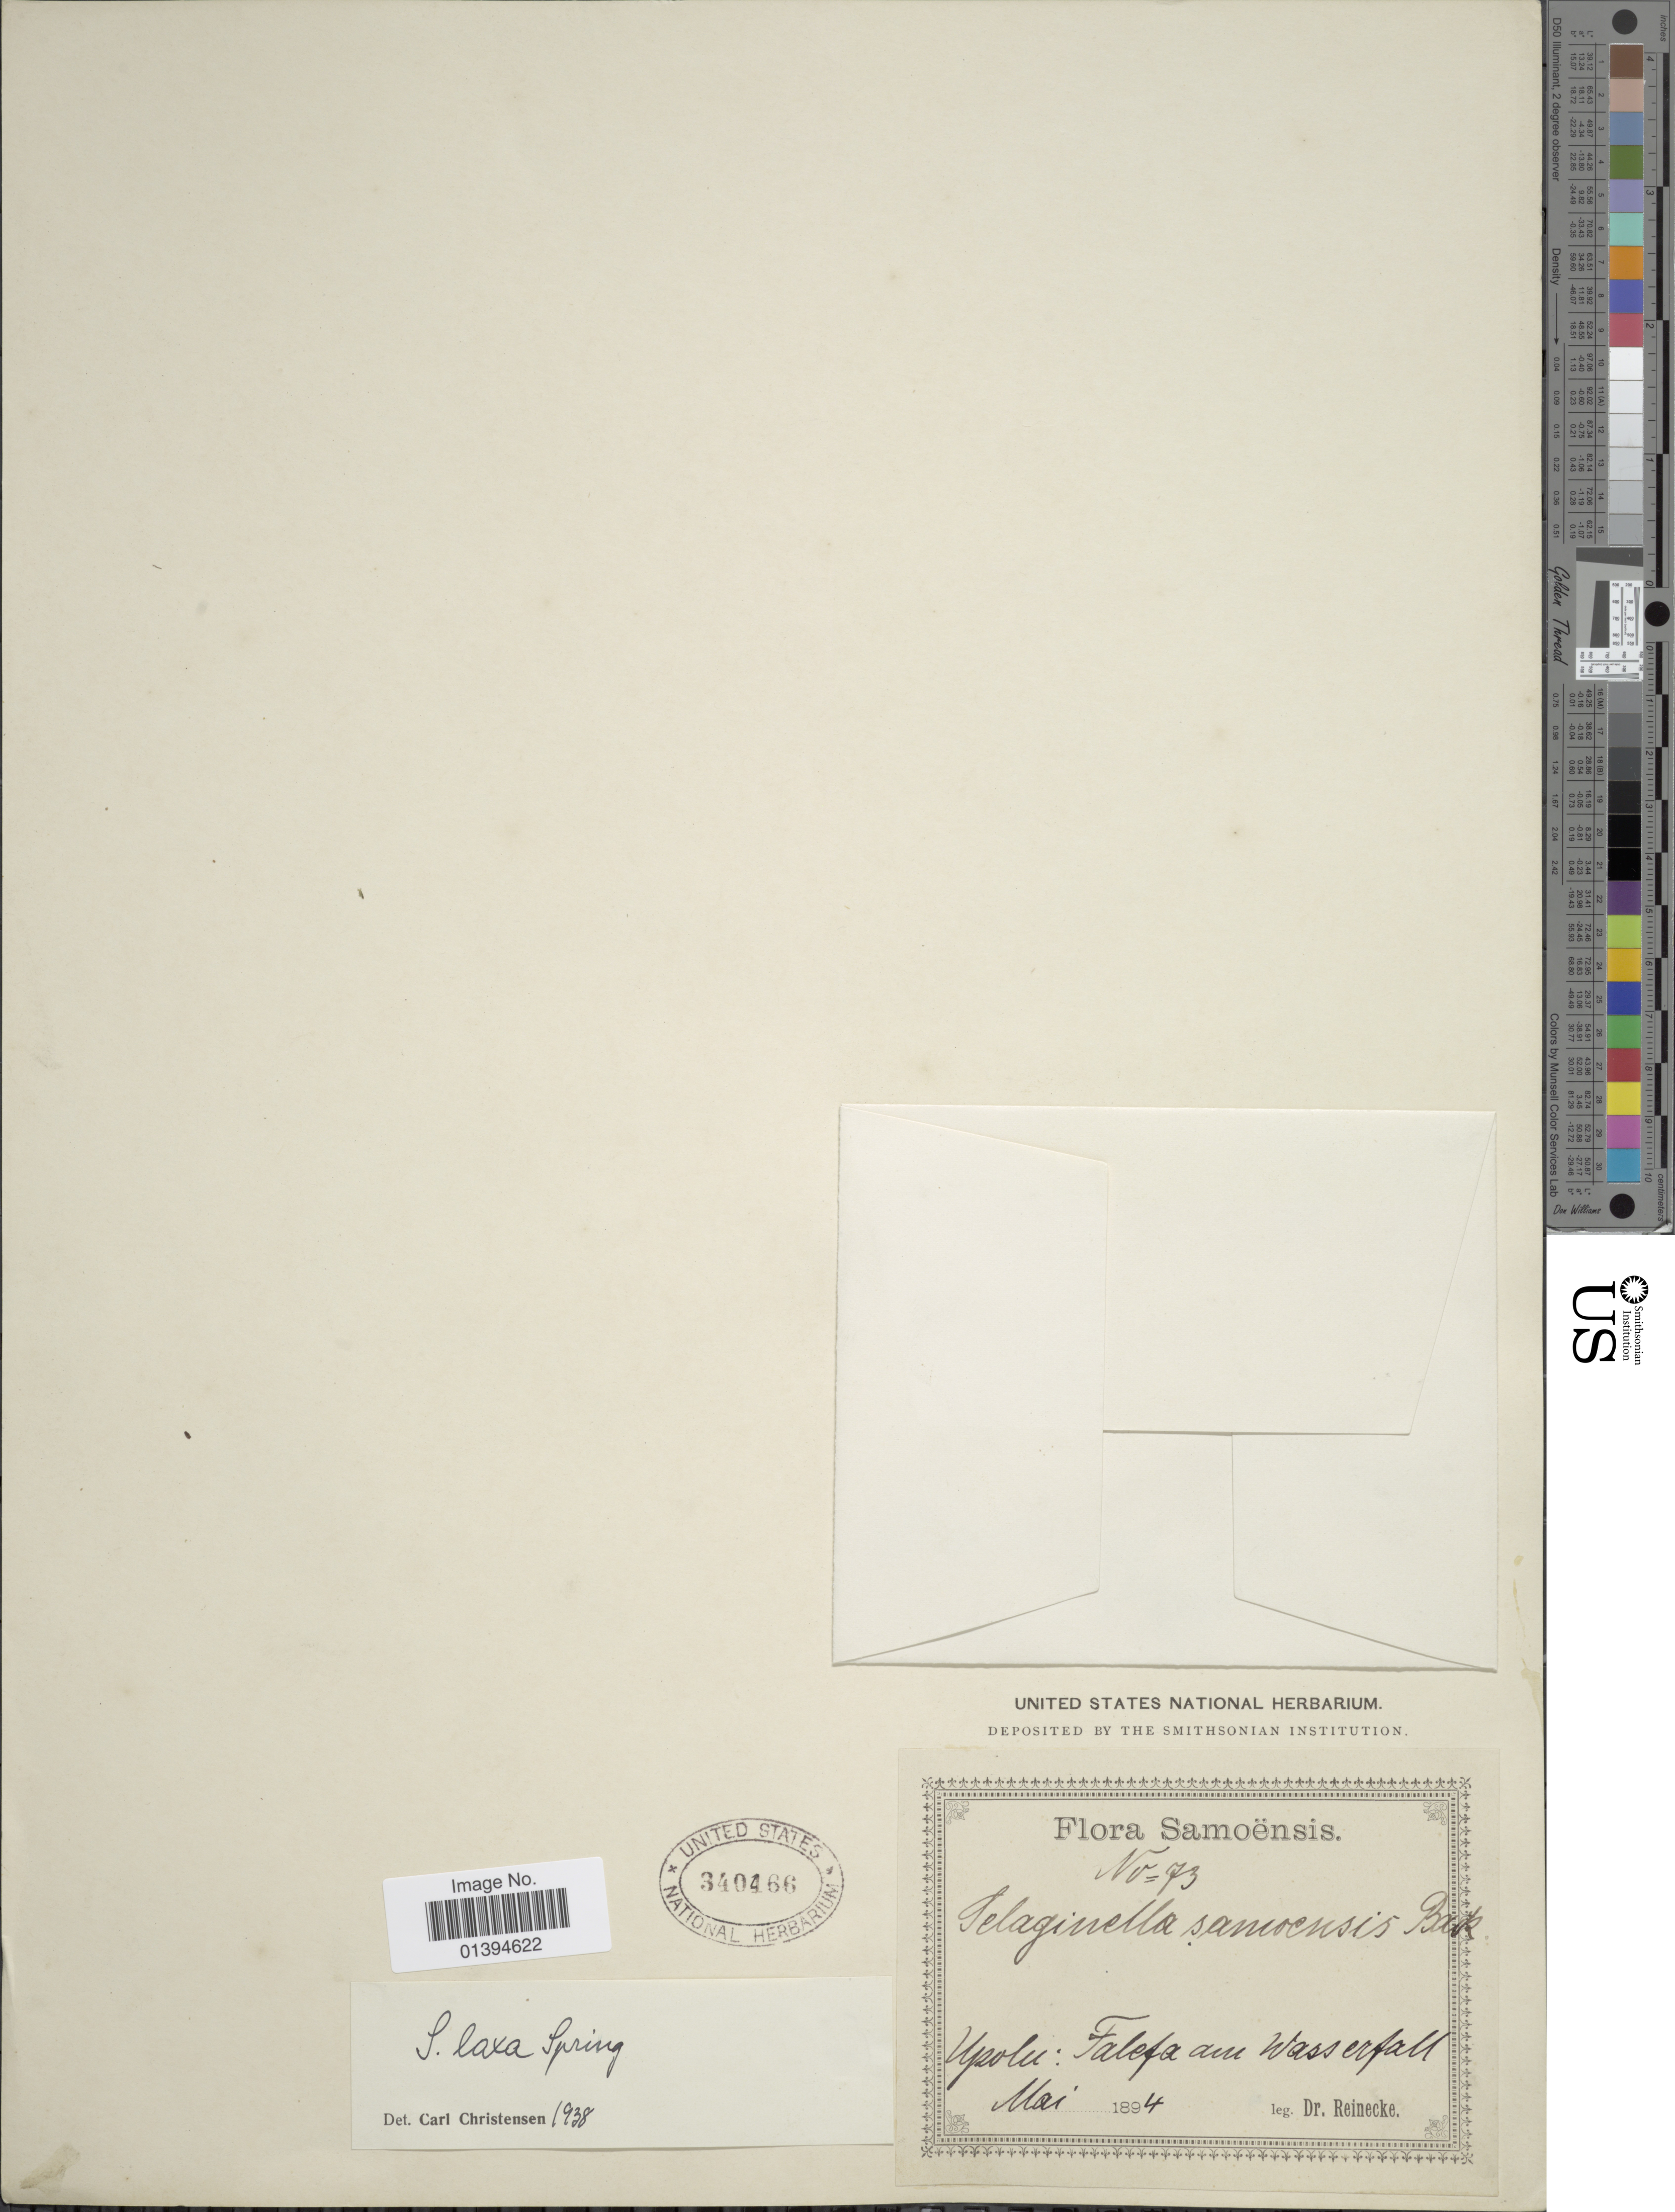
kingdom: Plantae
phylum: Tracheophyta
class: Lycopodiopsida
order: Selaginellales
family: Selaginellaceae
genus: Selaginella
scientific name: Selaginella laxa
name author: Spring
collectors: -- Reinecke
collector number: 73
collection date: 1894-05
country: Samoa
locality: Upolu: Talefa au Wasserfall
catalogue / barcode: US 340466